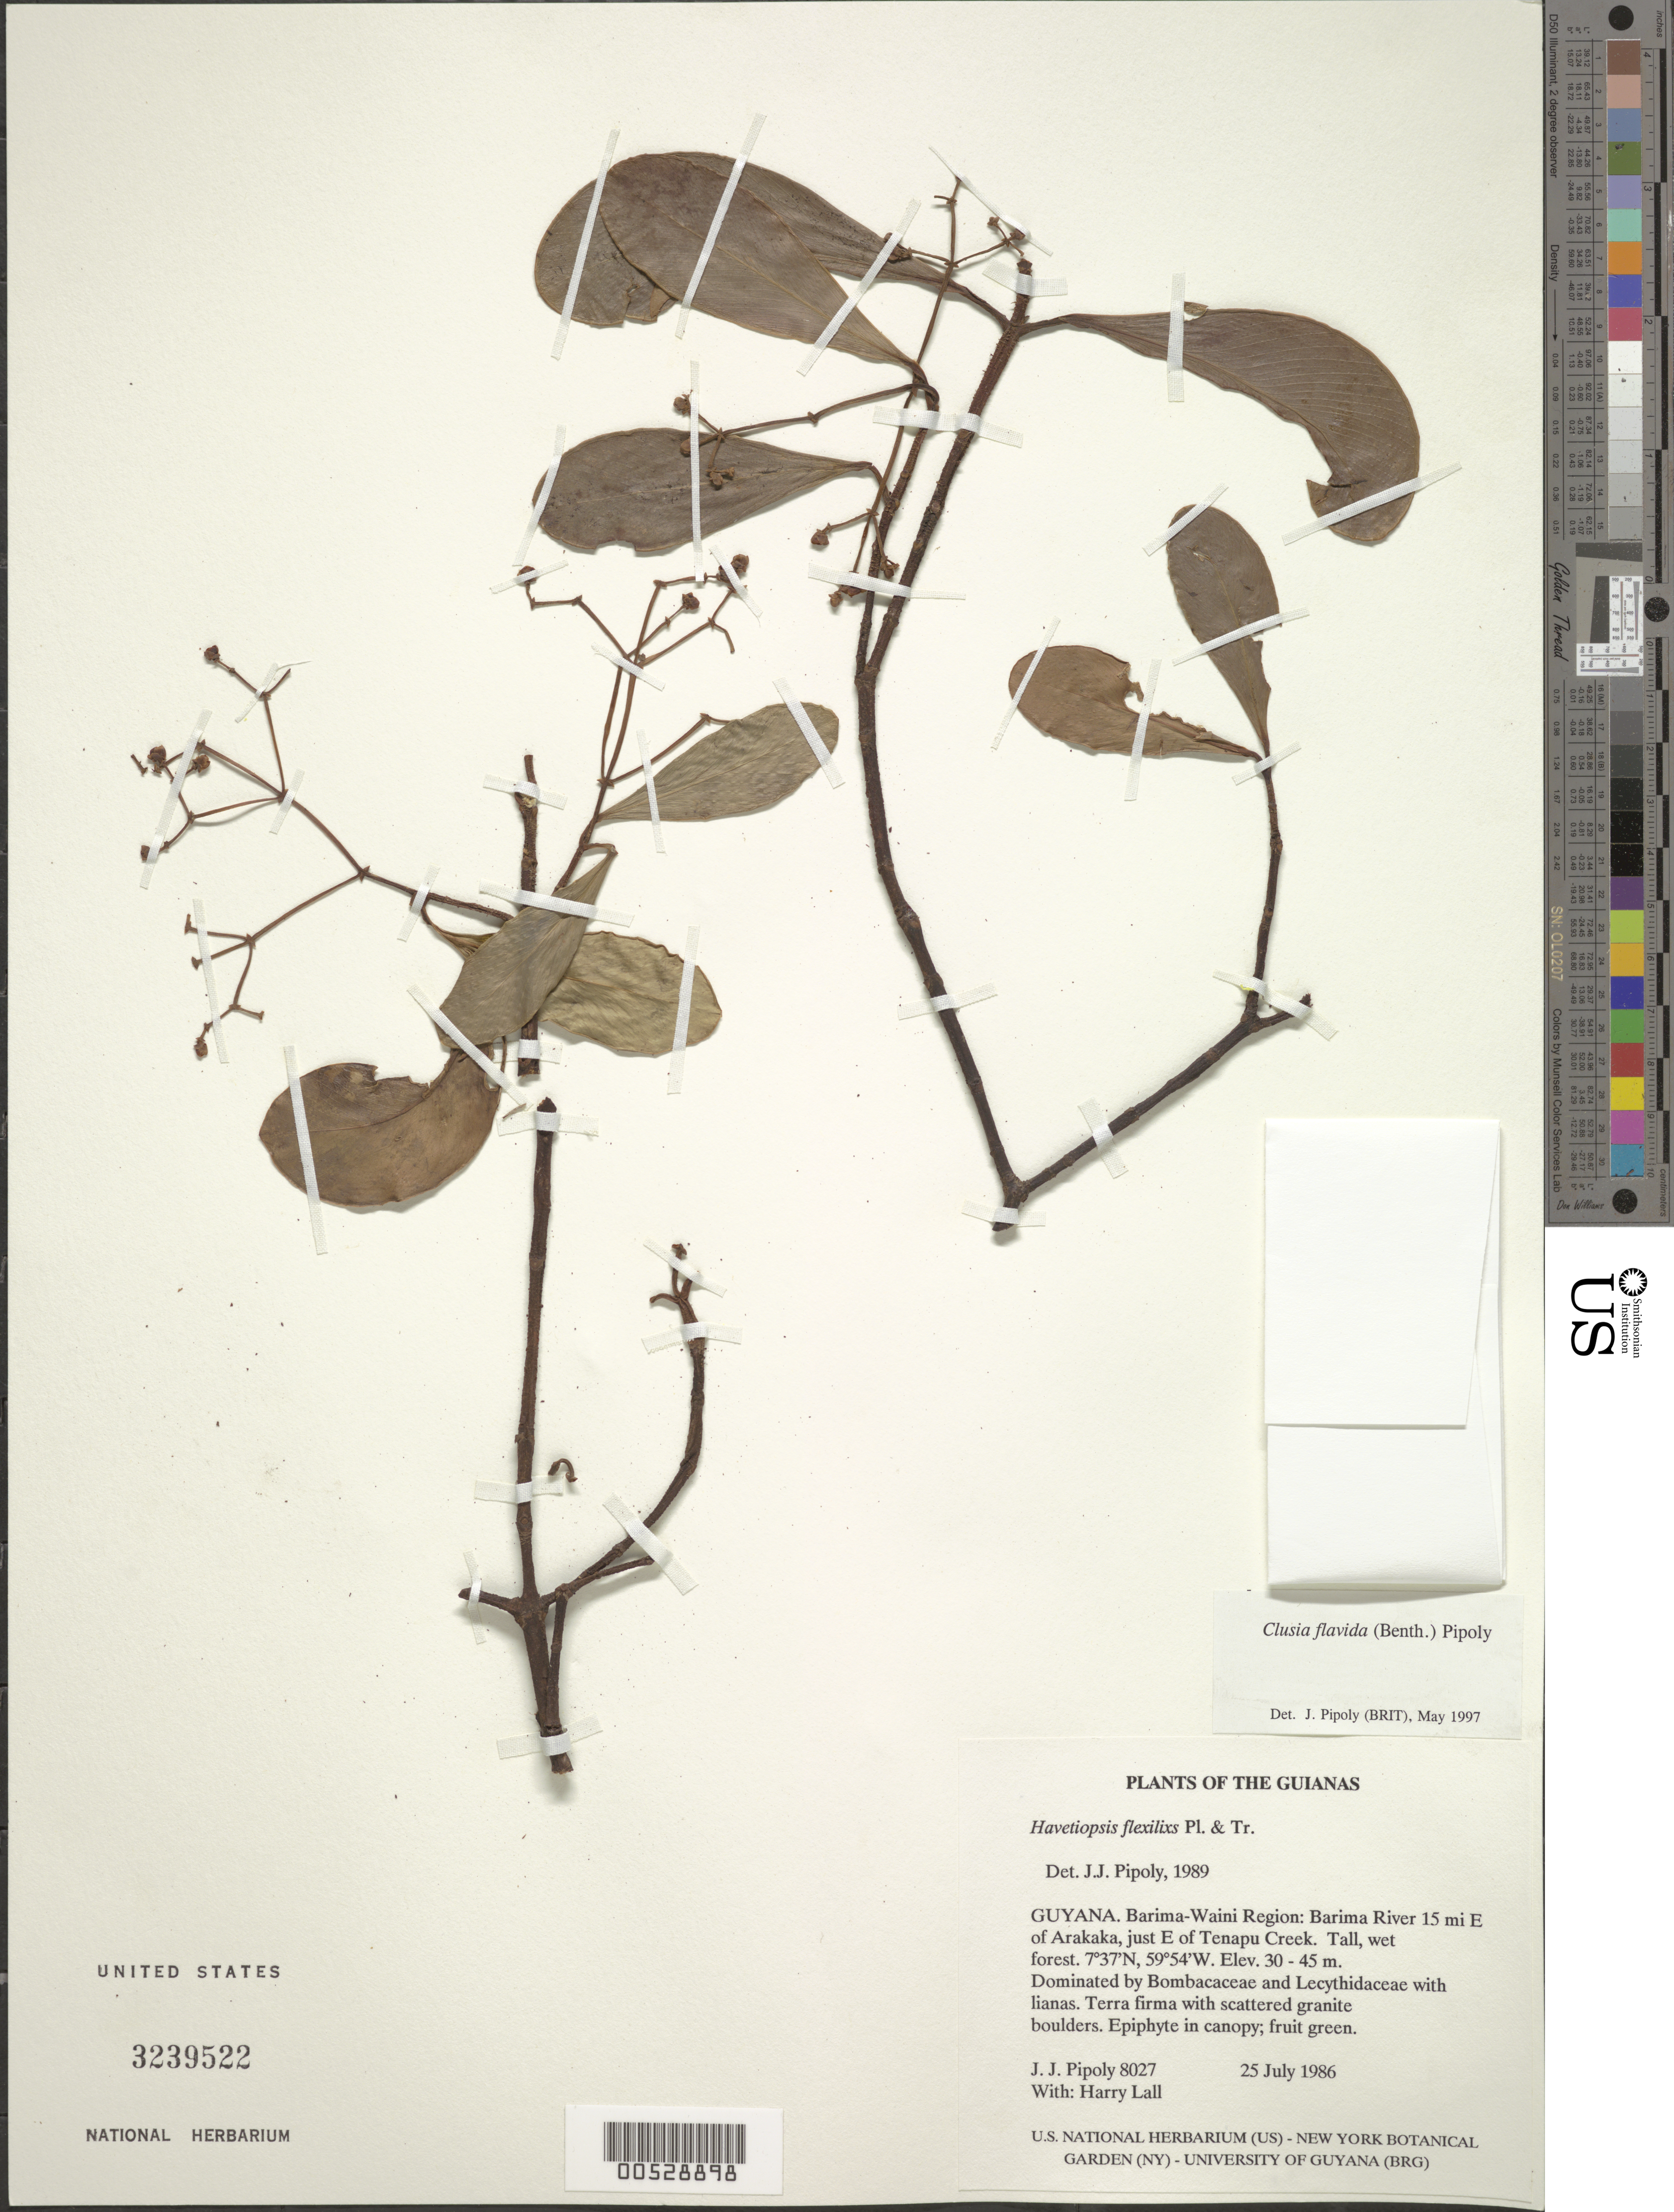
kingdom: Plantae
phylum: Tracheophyta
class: Magnoliopsida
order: Malpighiales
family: Clusiaceae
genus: Clusia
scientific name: Clusia flavida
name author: (Benth.) Pipoly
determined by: Pipoly, J. J., III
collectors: J. J. Pipoly & H. Lall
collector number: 8027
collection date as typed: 25 July 1986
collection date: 1986-07-25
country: Guyana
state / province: Barima-Waini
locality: Barima River 15 mi E of Arakaka, just E of Tenapu Creek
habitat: Tall, wet forest dominated by Bombacaceae and Lecythidaceae with lianas. Terra firma with scattered granite boulders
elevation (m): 30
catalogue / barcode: US 3239522